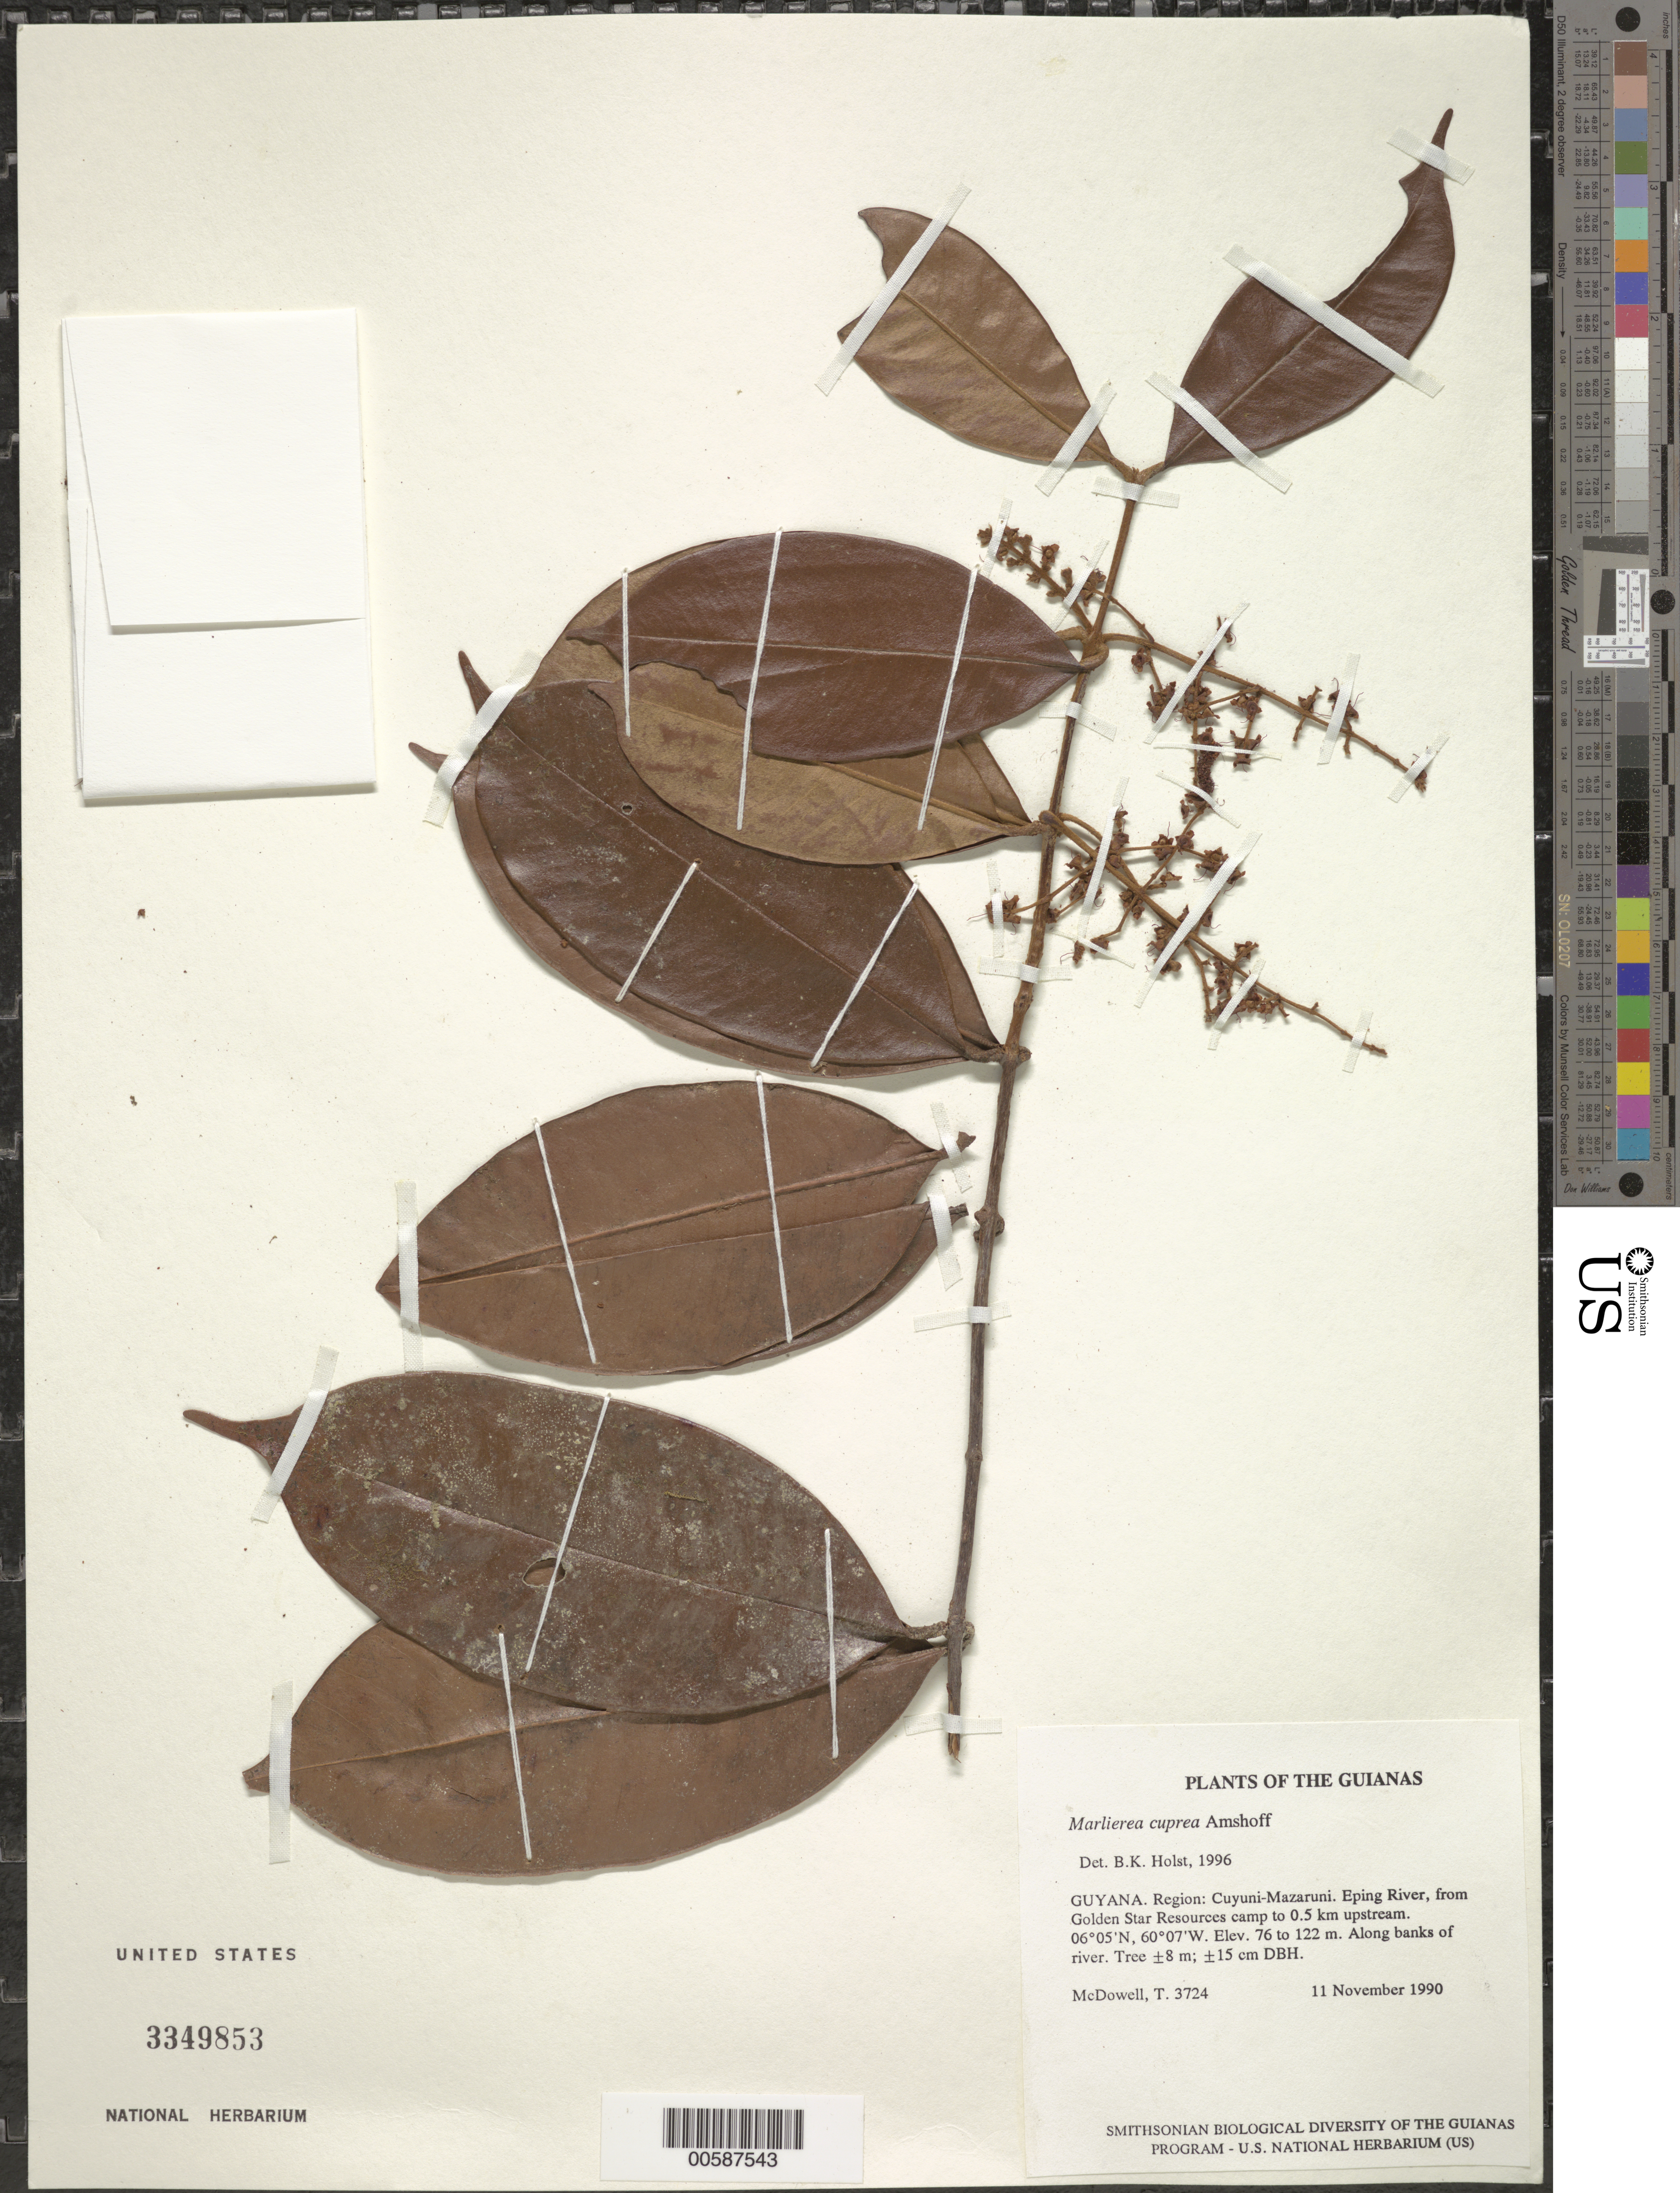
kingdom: Plantae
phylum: Tracheophyta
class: Magnoliopsida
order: Myrtales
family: Myrtaceae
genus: Myrcia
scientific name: Myrcia neocuprea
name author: E. Lucas & C.E. Wilson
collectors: T. McDowell & D. Gopaul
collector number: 3724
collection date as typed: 11 November 1990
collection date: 1990-11-11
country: Guyana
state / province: Cuyuni-Mazaruni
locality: Eping River, from Golden Star Resources camp to 0.5 km upstream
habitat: Along banks of river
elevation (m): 76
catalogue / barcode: US 3349853